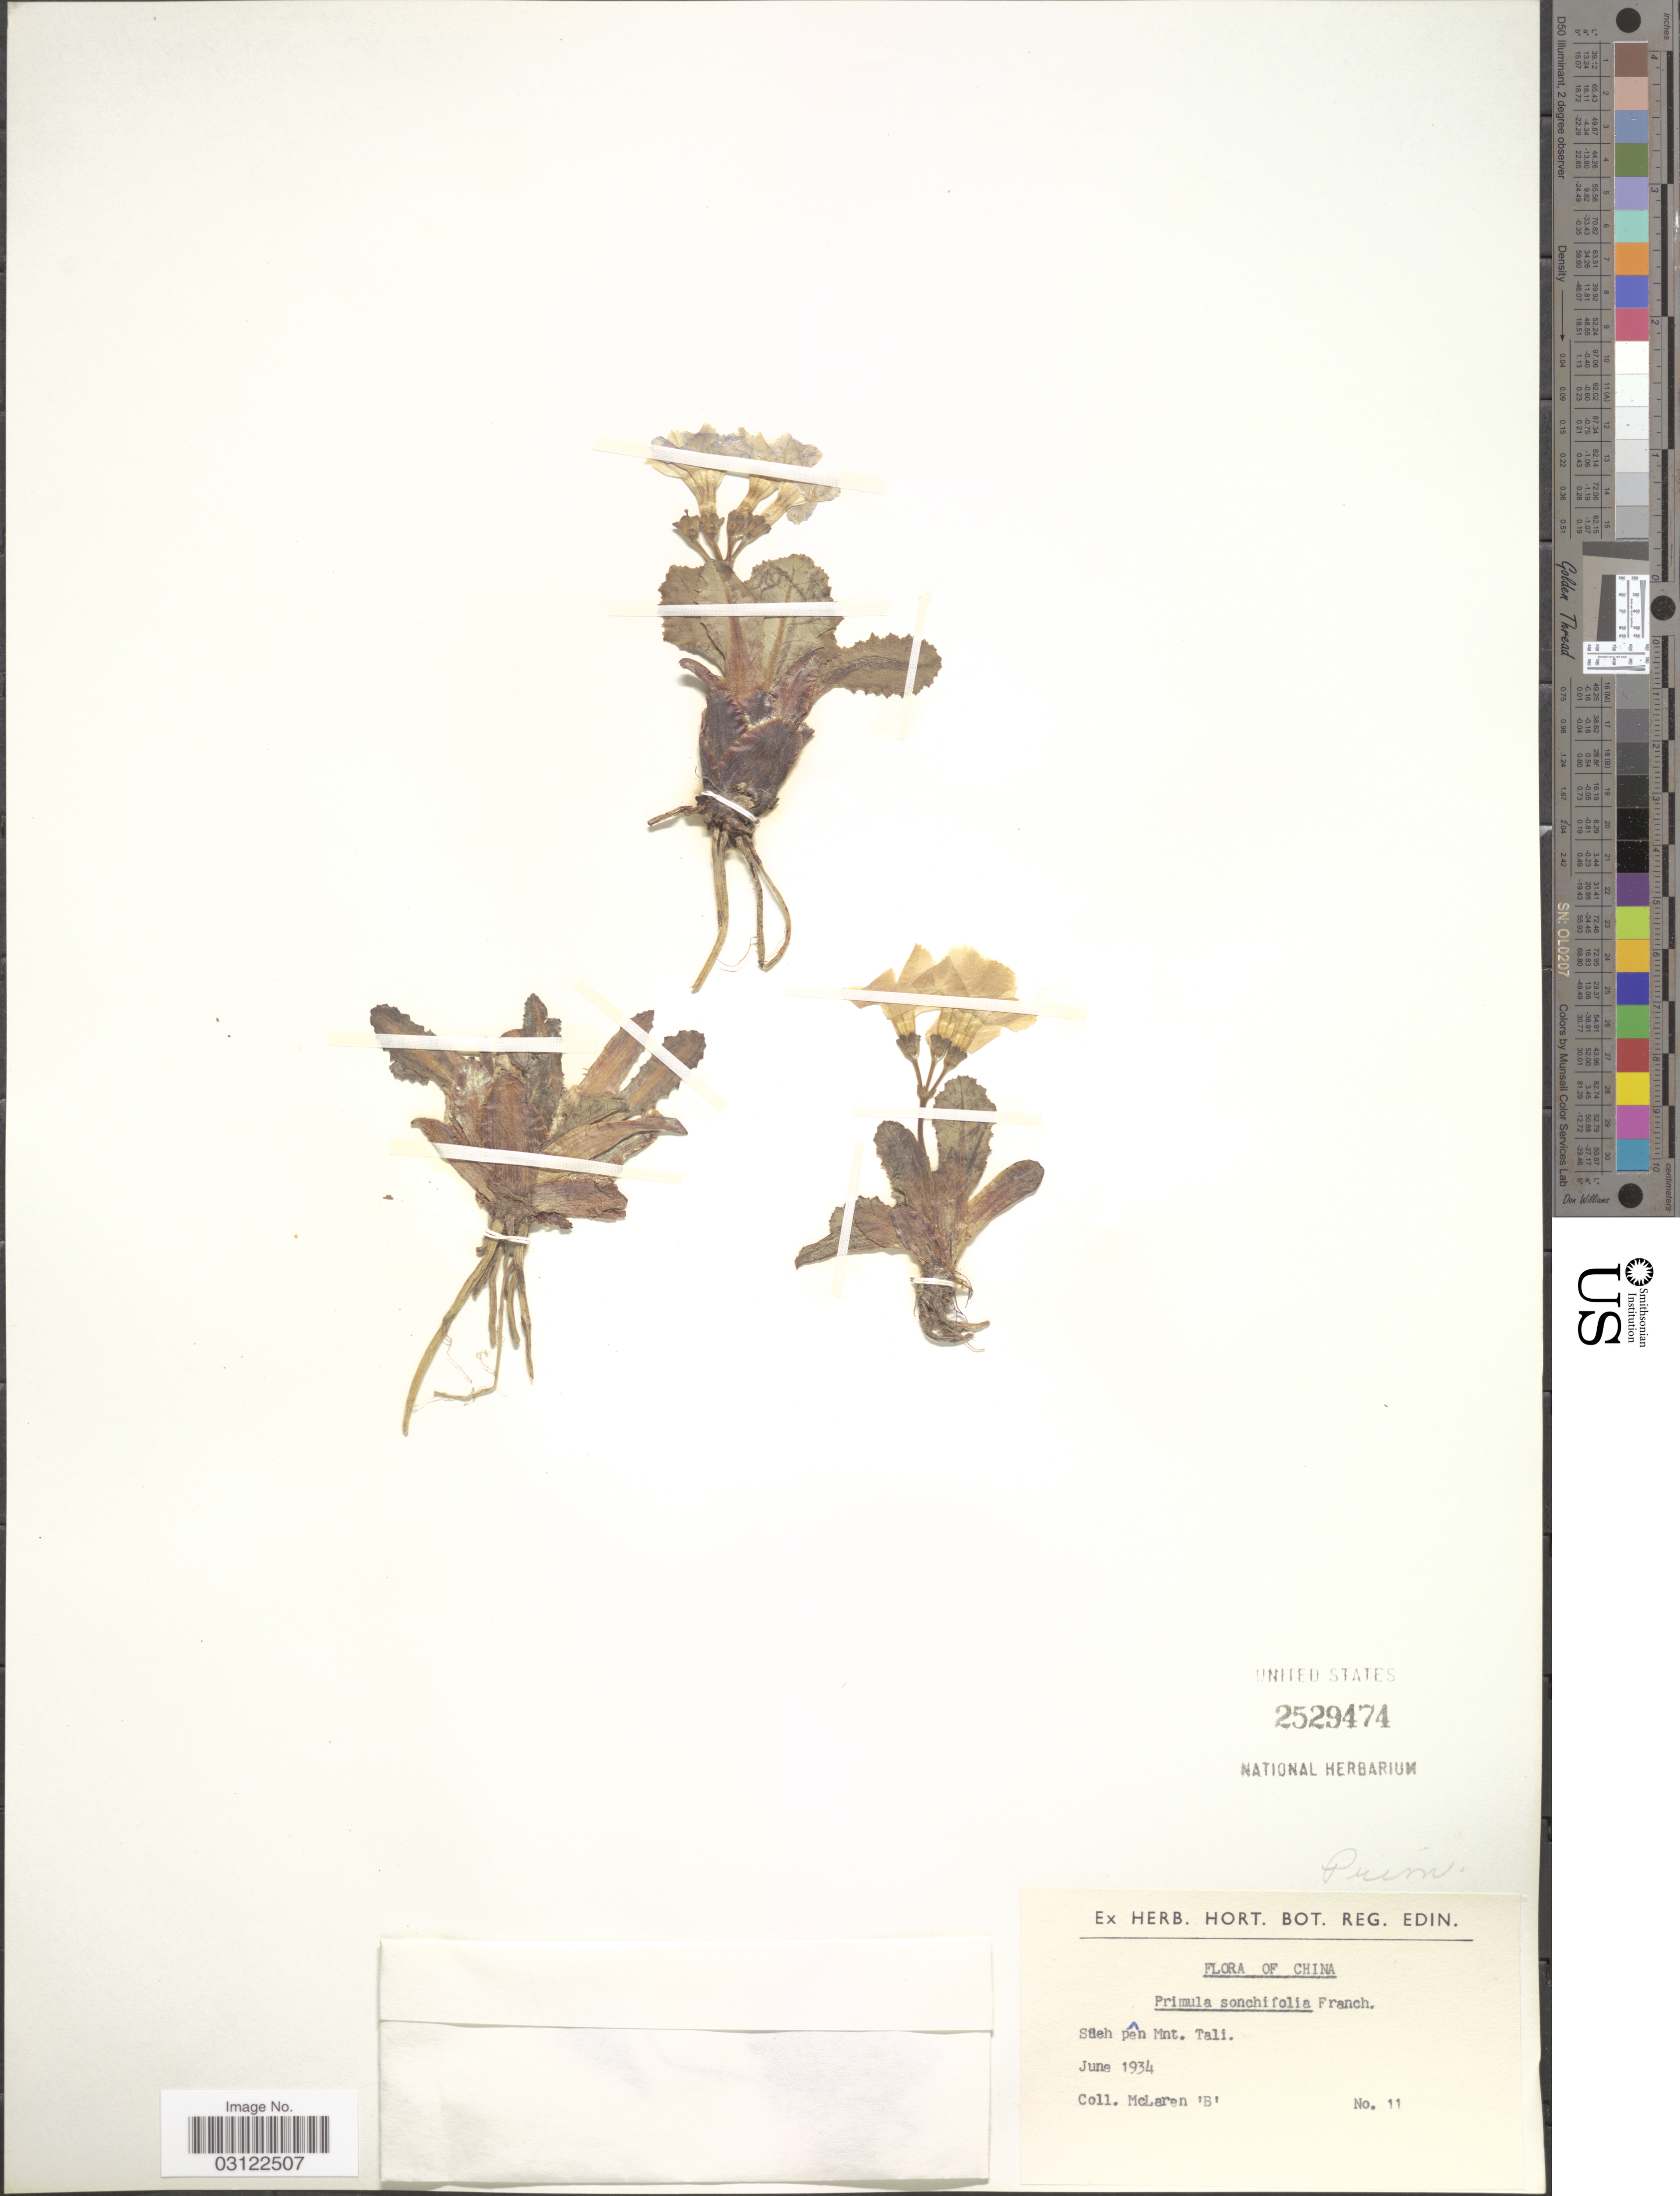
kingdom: Plantae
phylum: Tracheophyta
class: Magnoliopsida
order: Ericales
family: Primulaceae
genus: Primula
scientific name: Primula sonchifolia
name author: Franch.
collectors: McLaren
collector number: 11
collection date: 1934-06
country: China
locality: Süeh pên Mnt. Tali.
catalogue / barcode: US 2529474